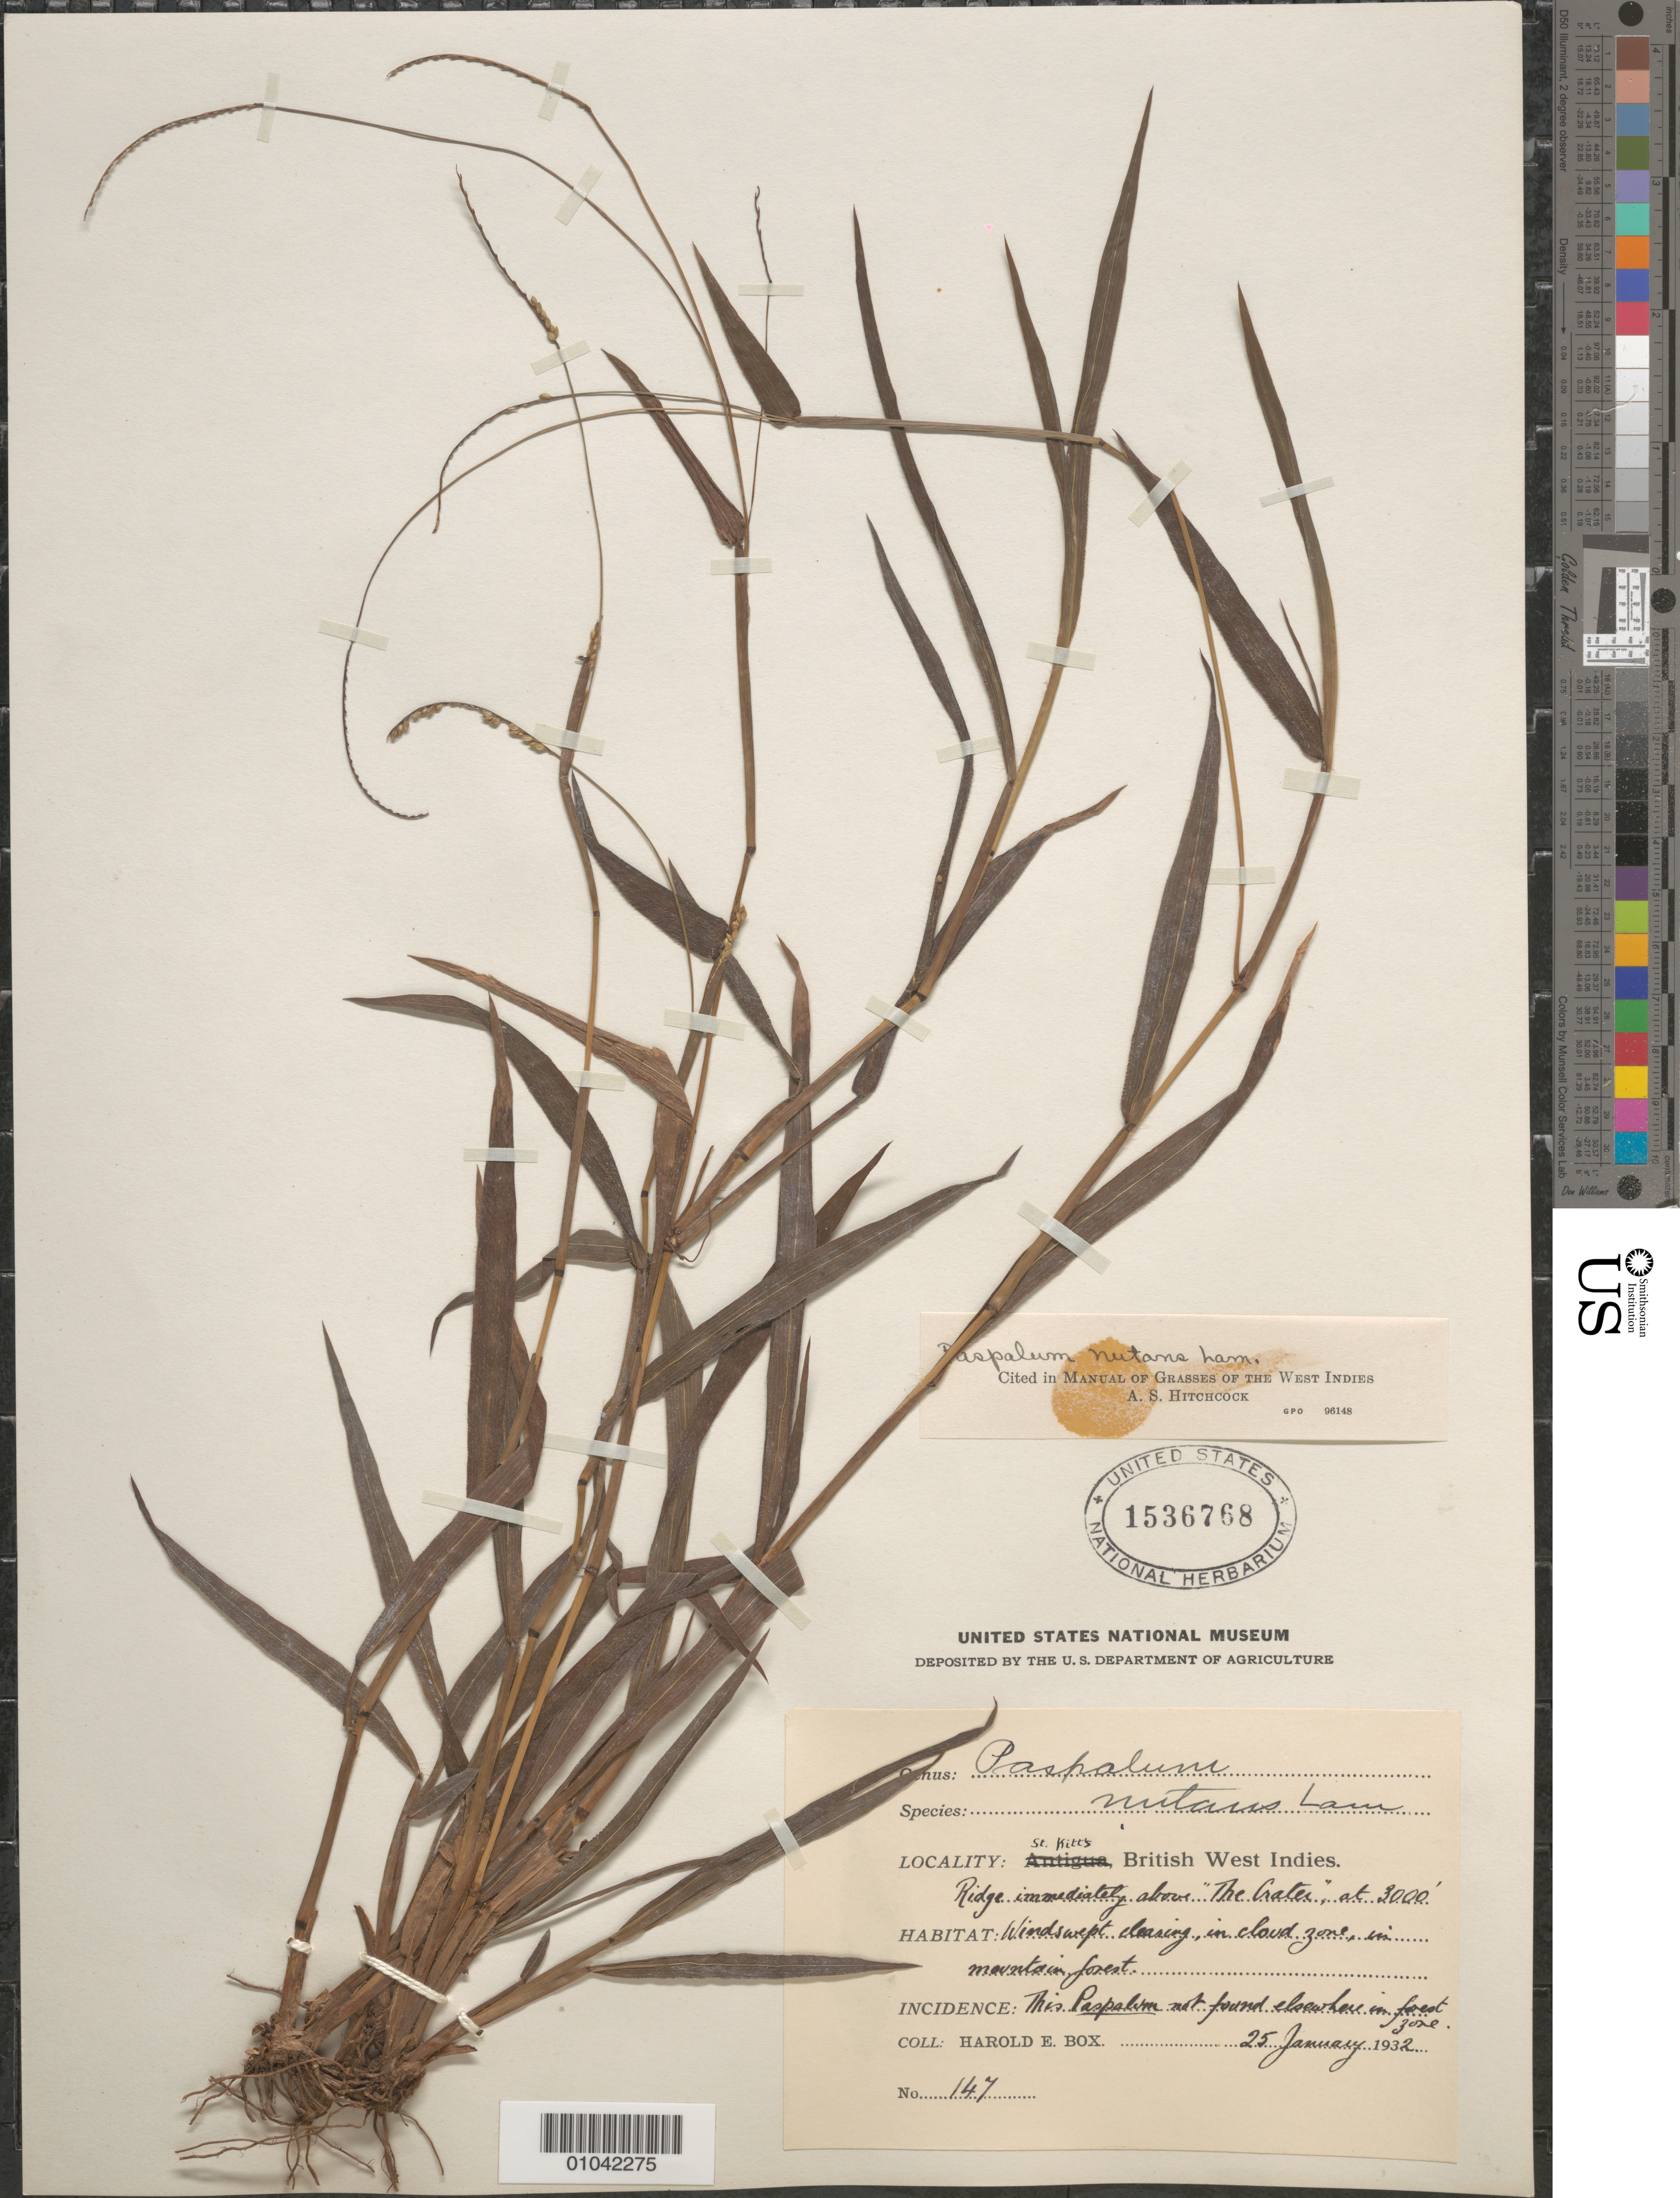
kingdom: Plantae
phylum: Tracheophyta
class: Liliopsida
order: Poales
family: Poaceae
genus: Paspalum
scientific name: Paspalum nutans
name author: Lam.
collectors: H. E. Box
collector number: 147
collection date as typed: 25 Jan 1932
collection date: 1932-01-25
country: St. Christopher-Nevis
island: St. Christopher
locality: Ridge immediately above "The Crater"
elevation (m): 914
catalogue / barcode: US 1536768